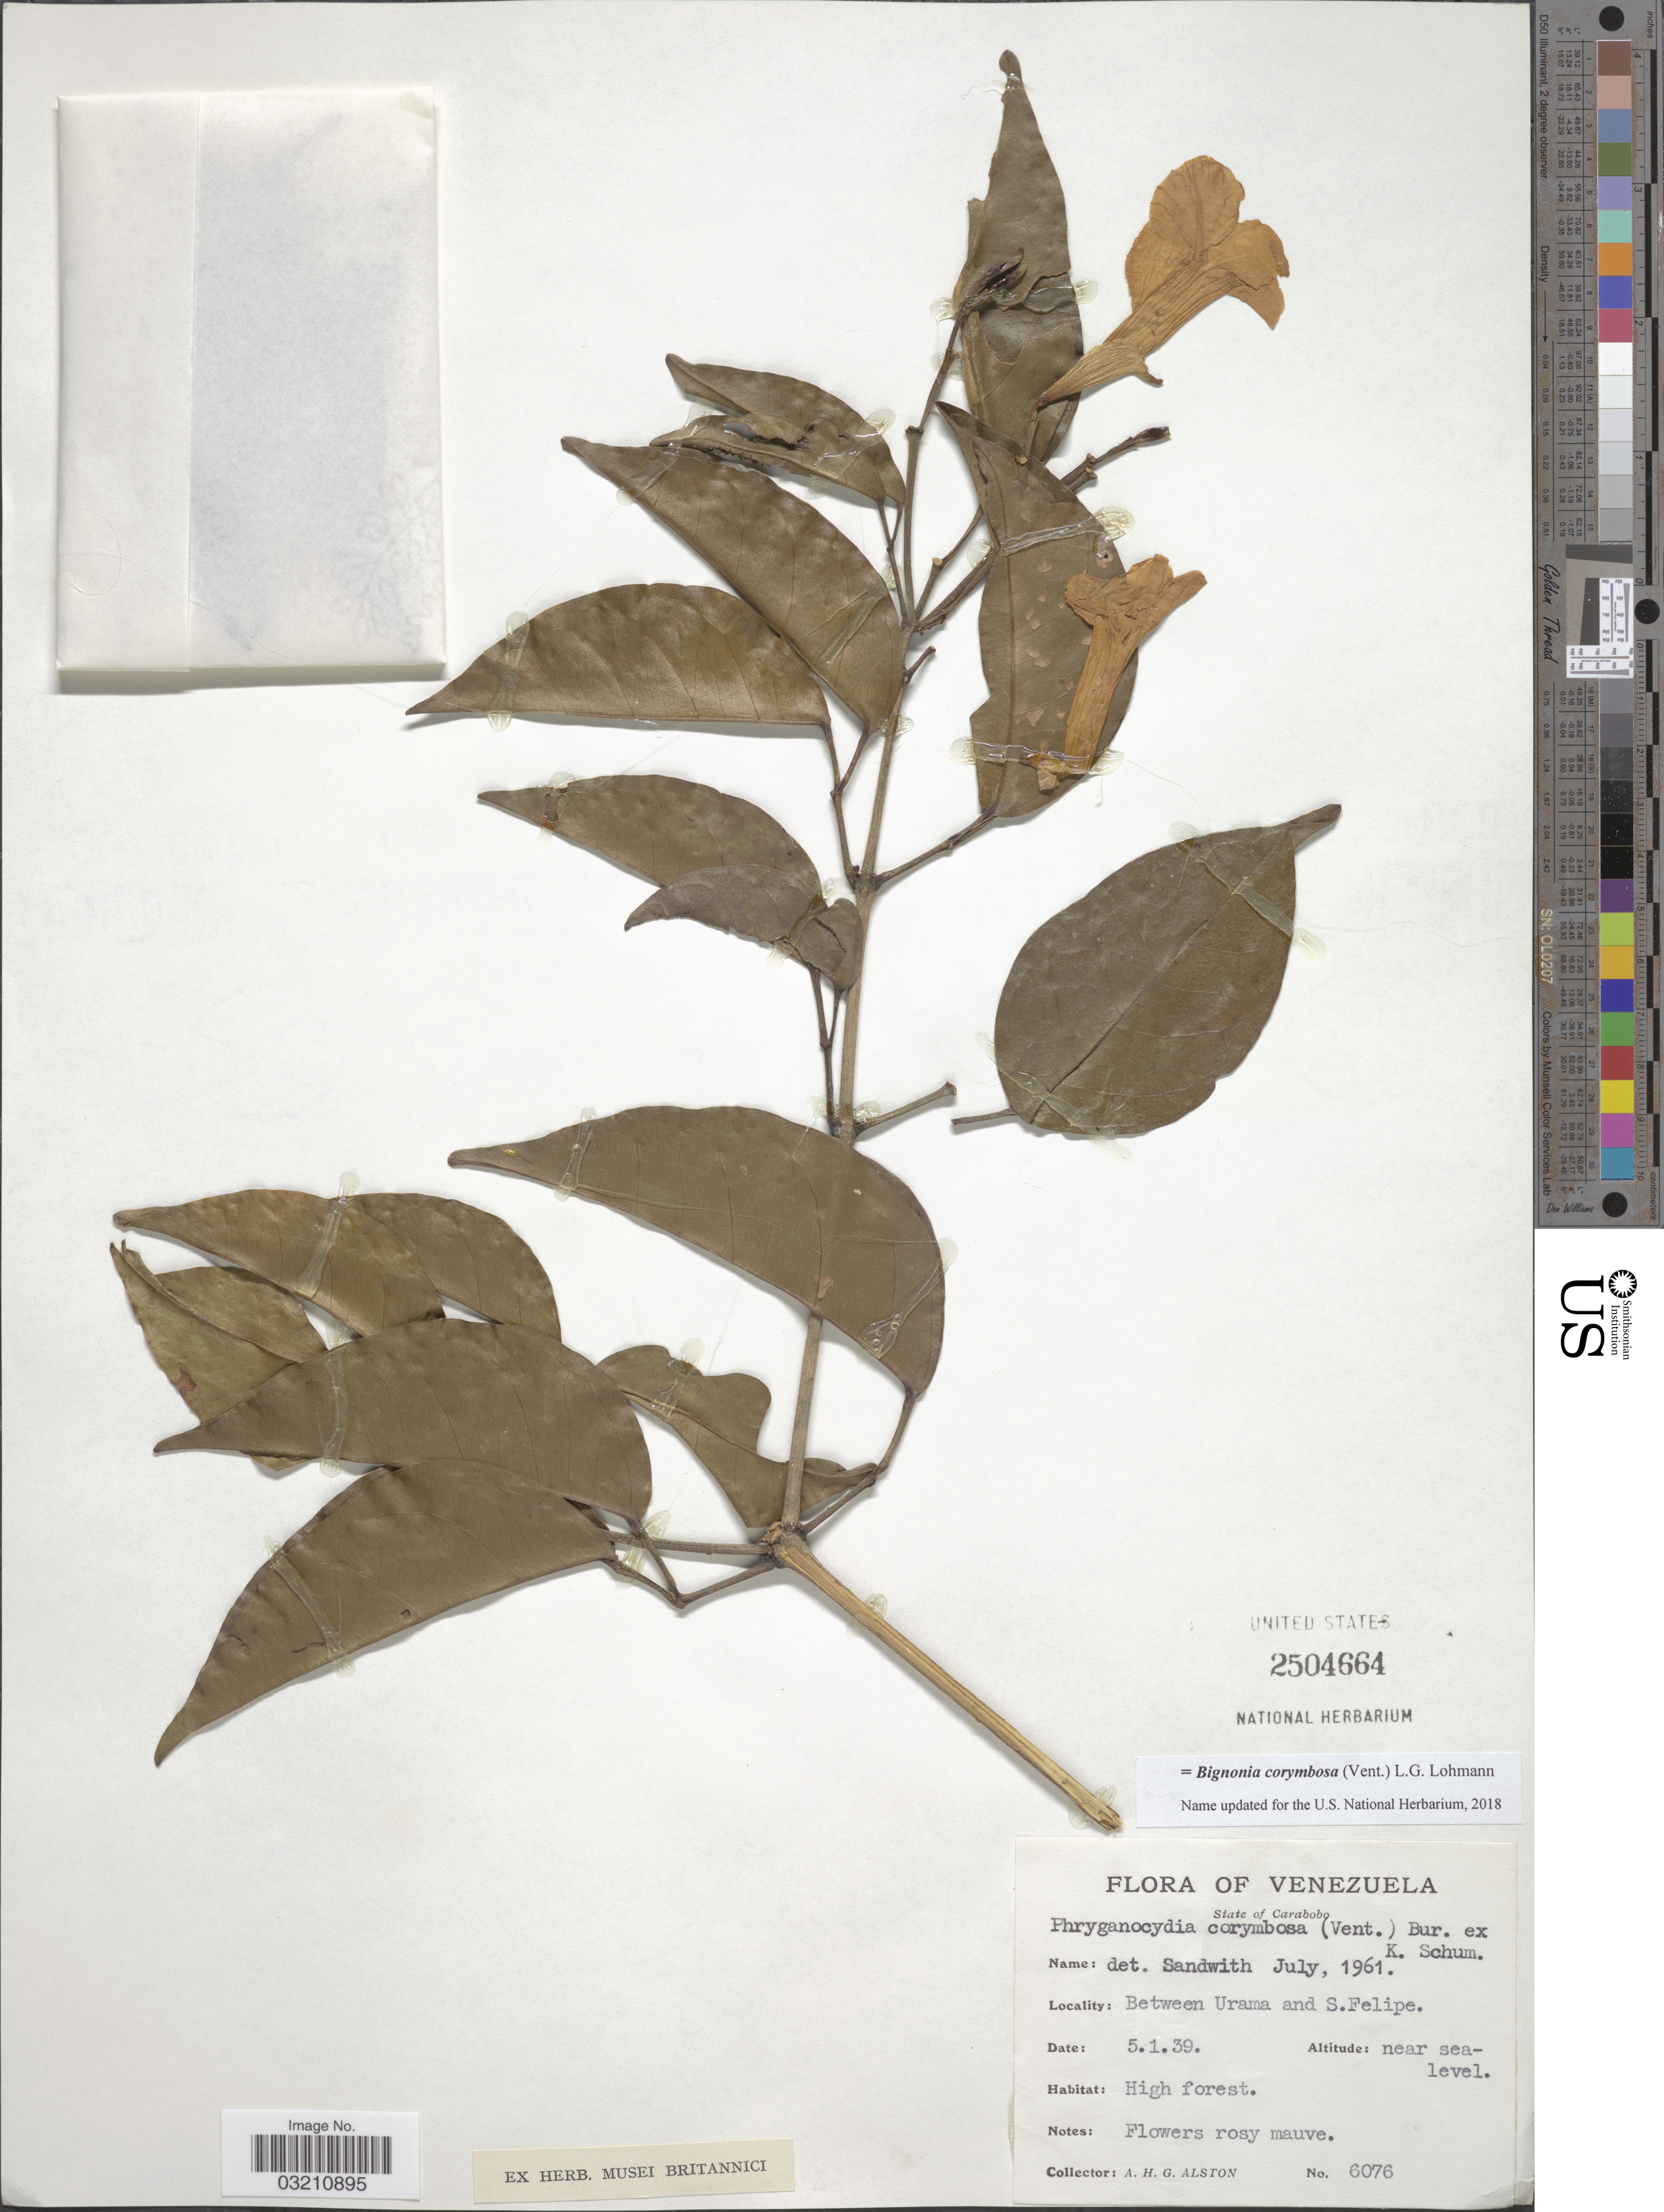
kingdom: Plantae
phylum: Tracheophyta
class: Magnoliopsida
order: Lamiales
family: Bignoniaceae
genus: Bignonia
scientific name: Bignonia corymbosa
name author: (Vent.) L.G. Lohmann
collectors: A. H. Alston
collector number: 6076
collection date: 1939-01-05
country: Venezuela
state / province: Carabobo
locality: Between Urama and S. Felipe.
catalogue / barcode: US 2504664